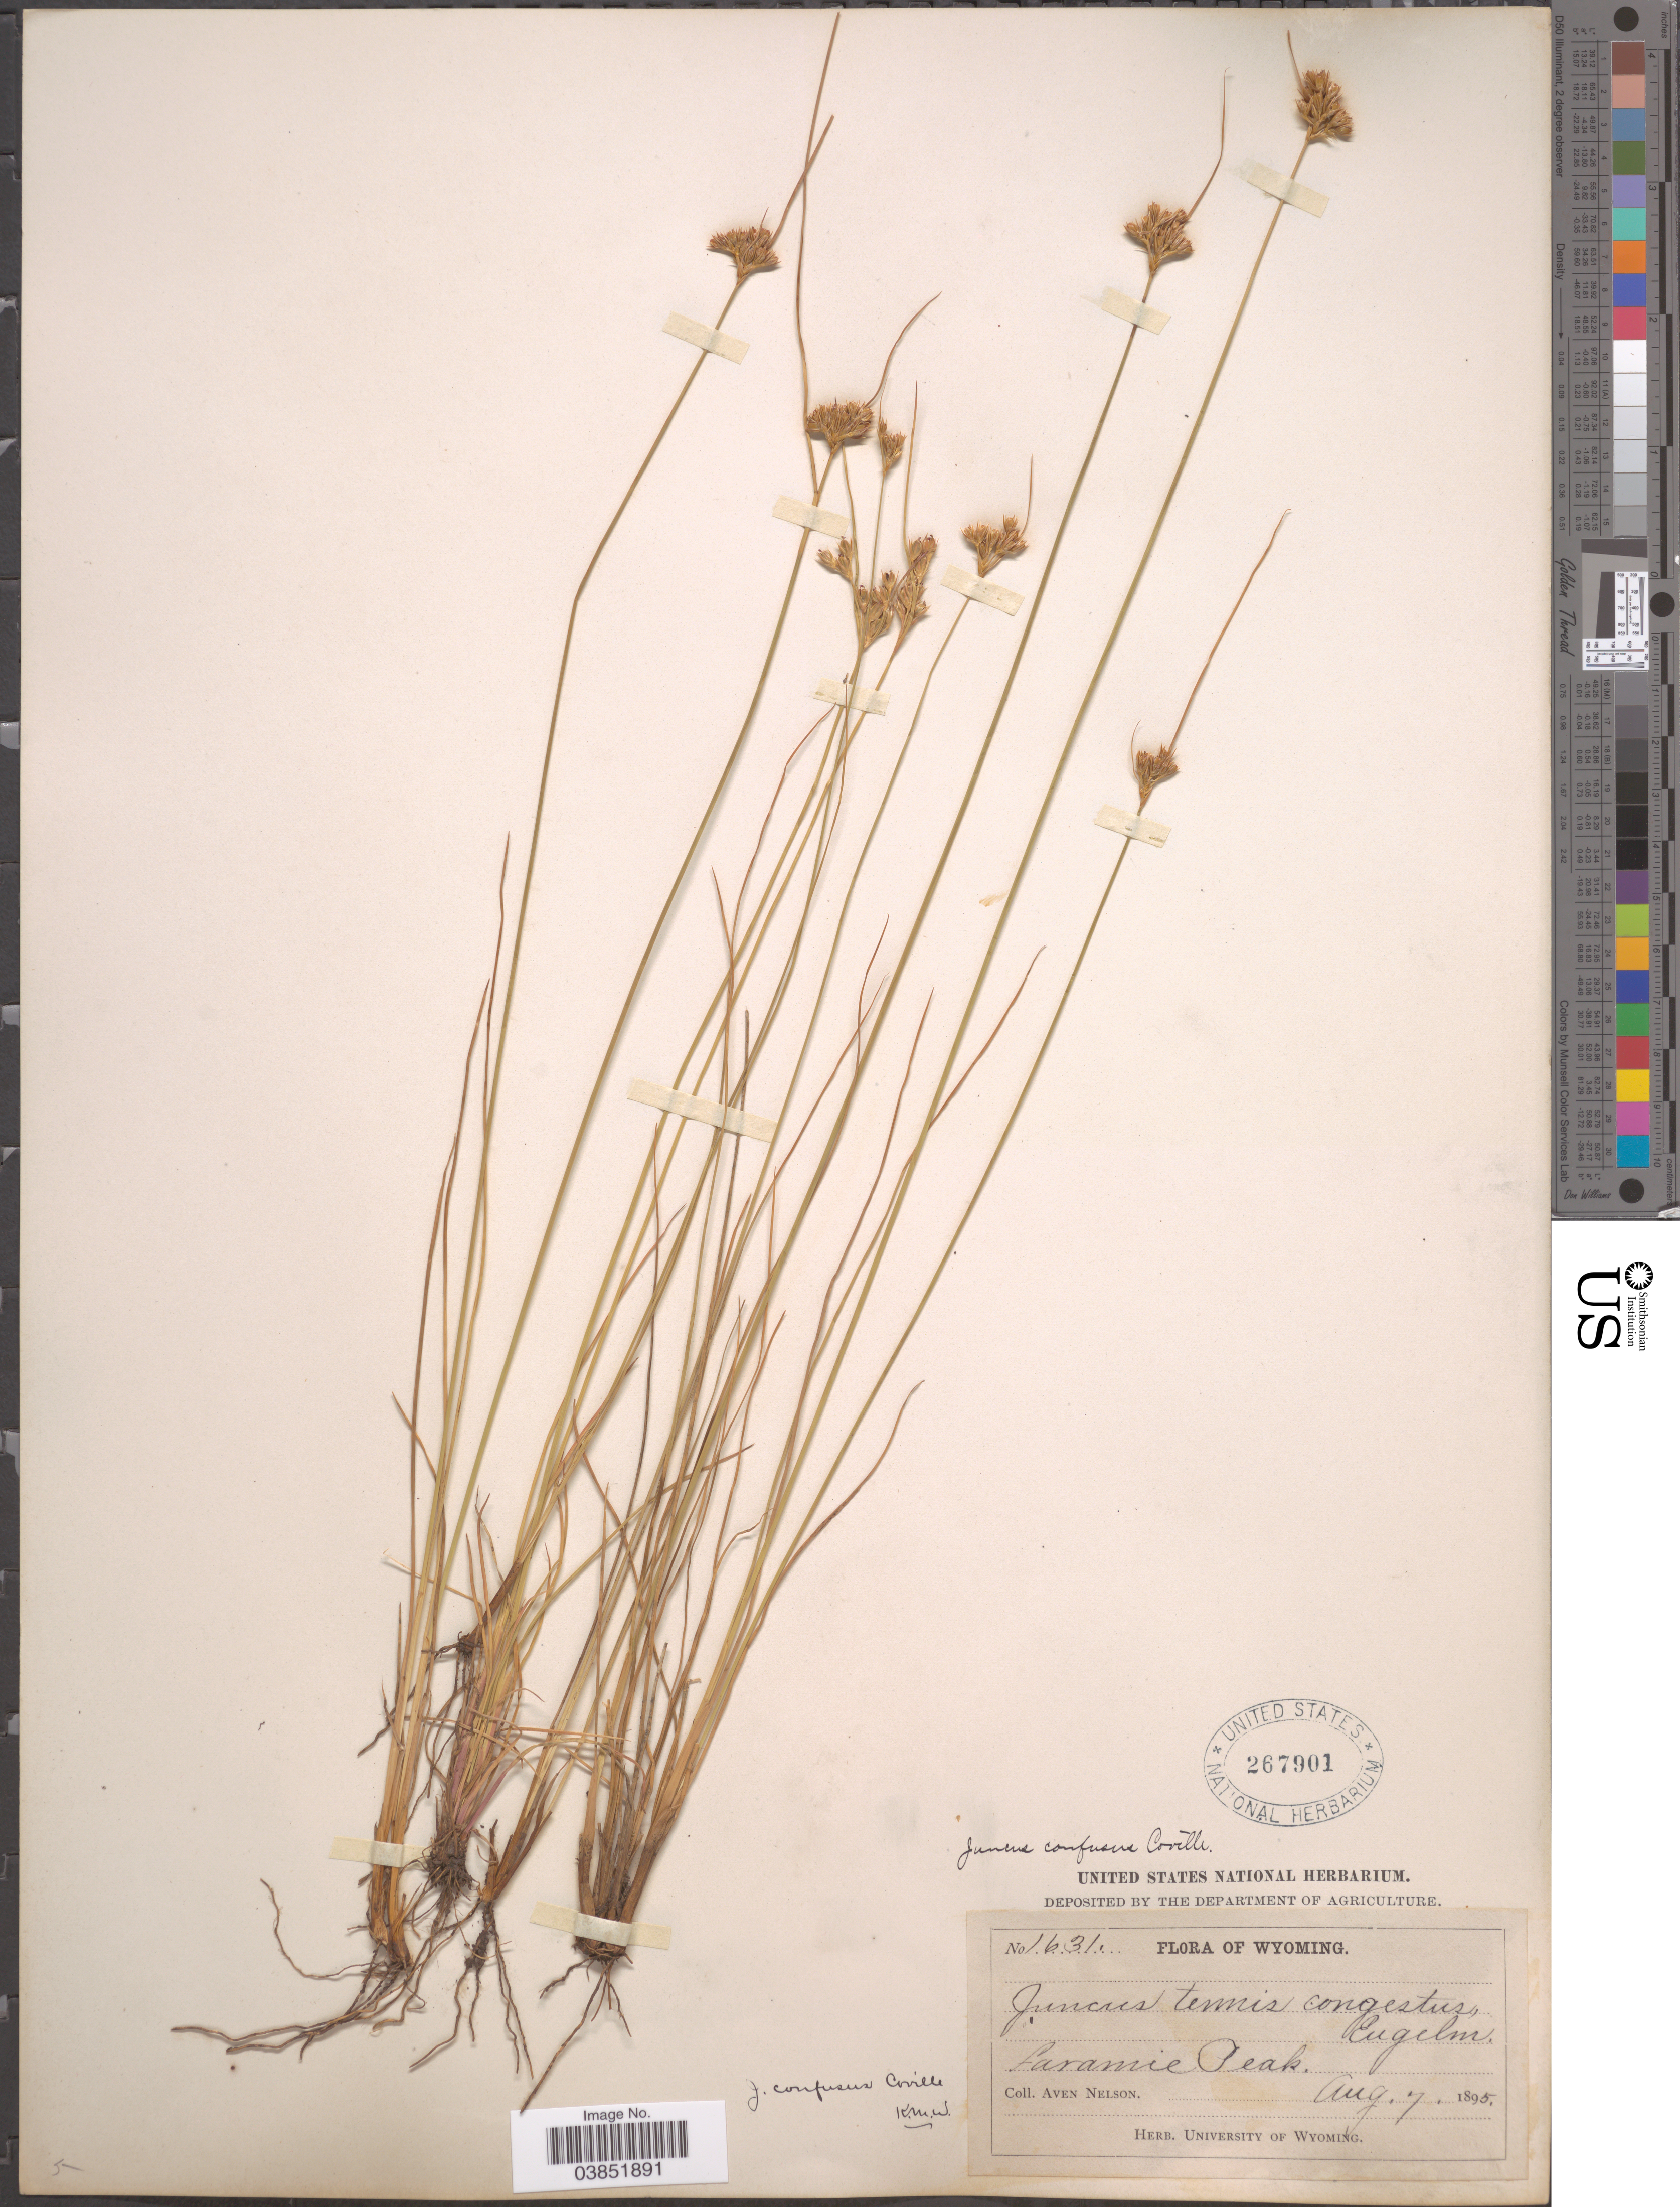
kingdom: Plantae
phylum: Tracheophyta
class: Liliopsida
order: Poales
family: Juncaceae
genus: Juncus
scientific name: Juncus confusus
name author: Coville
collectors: A. Nelson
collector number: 1631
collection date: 1895-08-07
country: United States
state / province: Wyoming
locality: Laramie Peak.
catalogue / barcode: US 267901